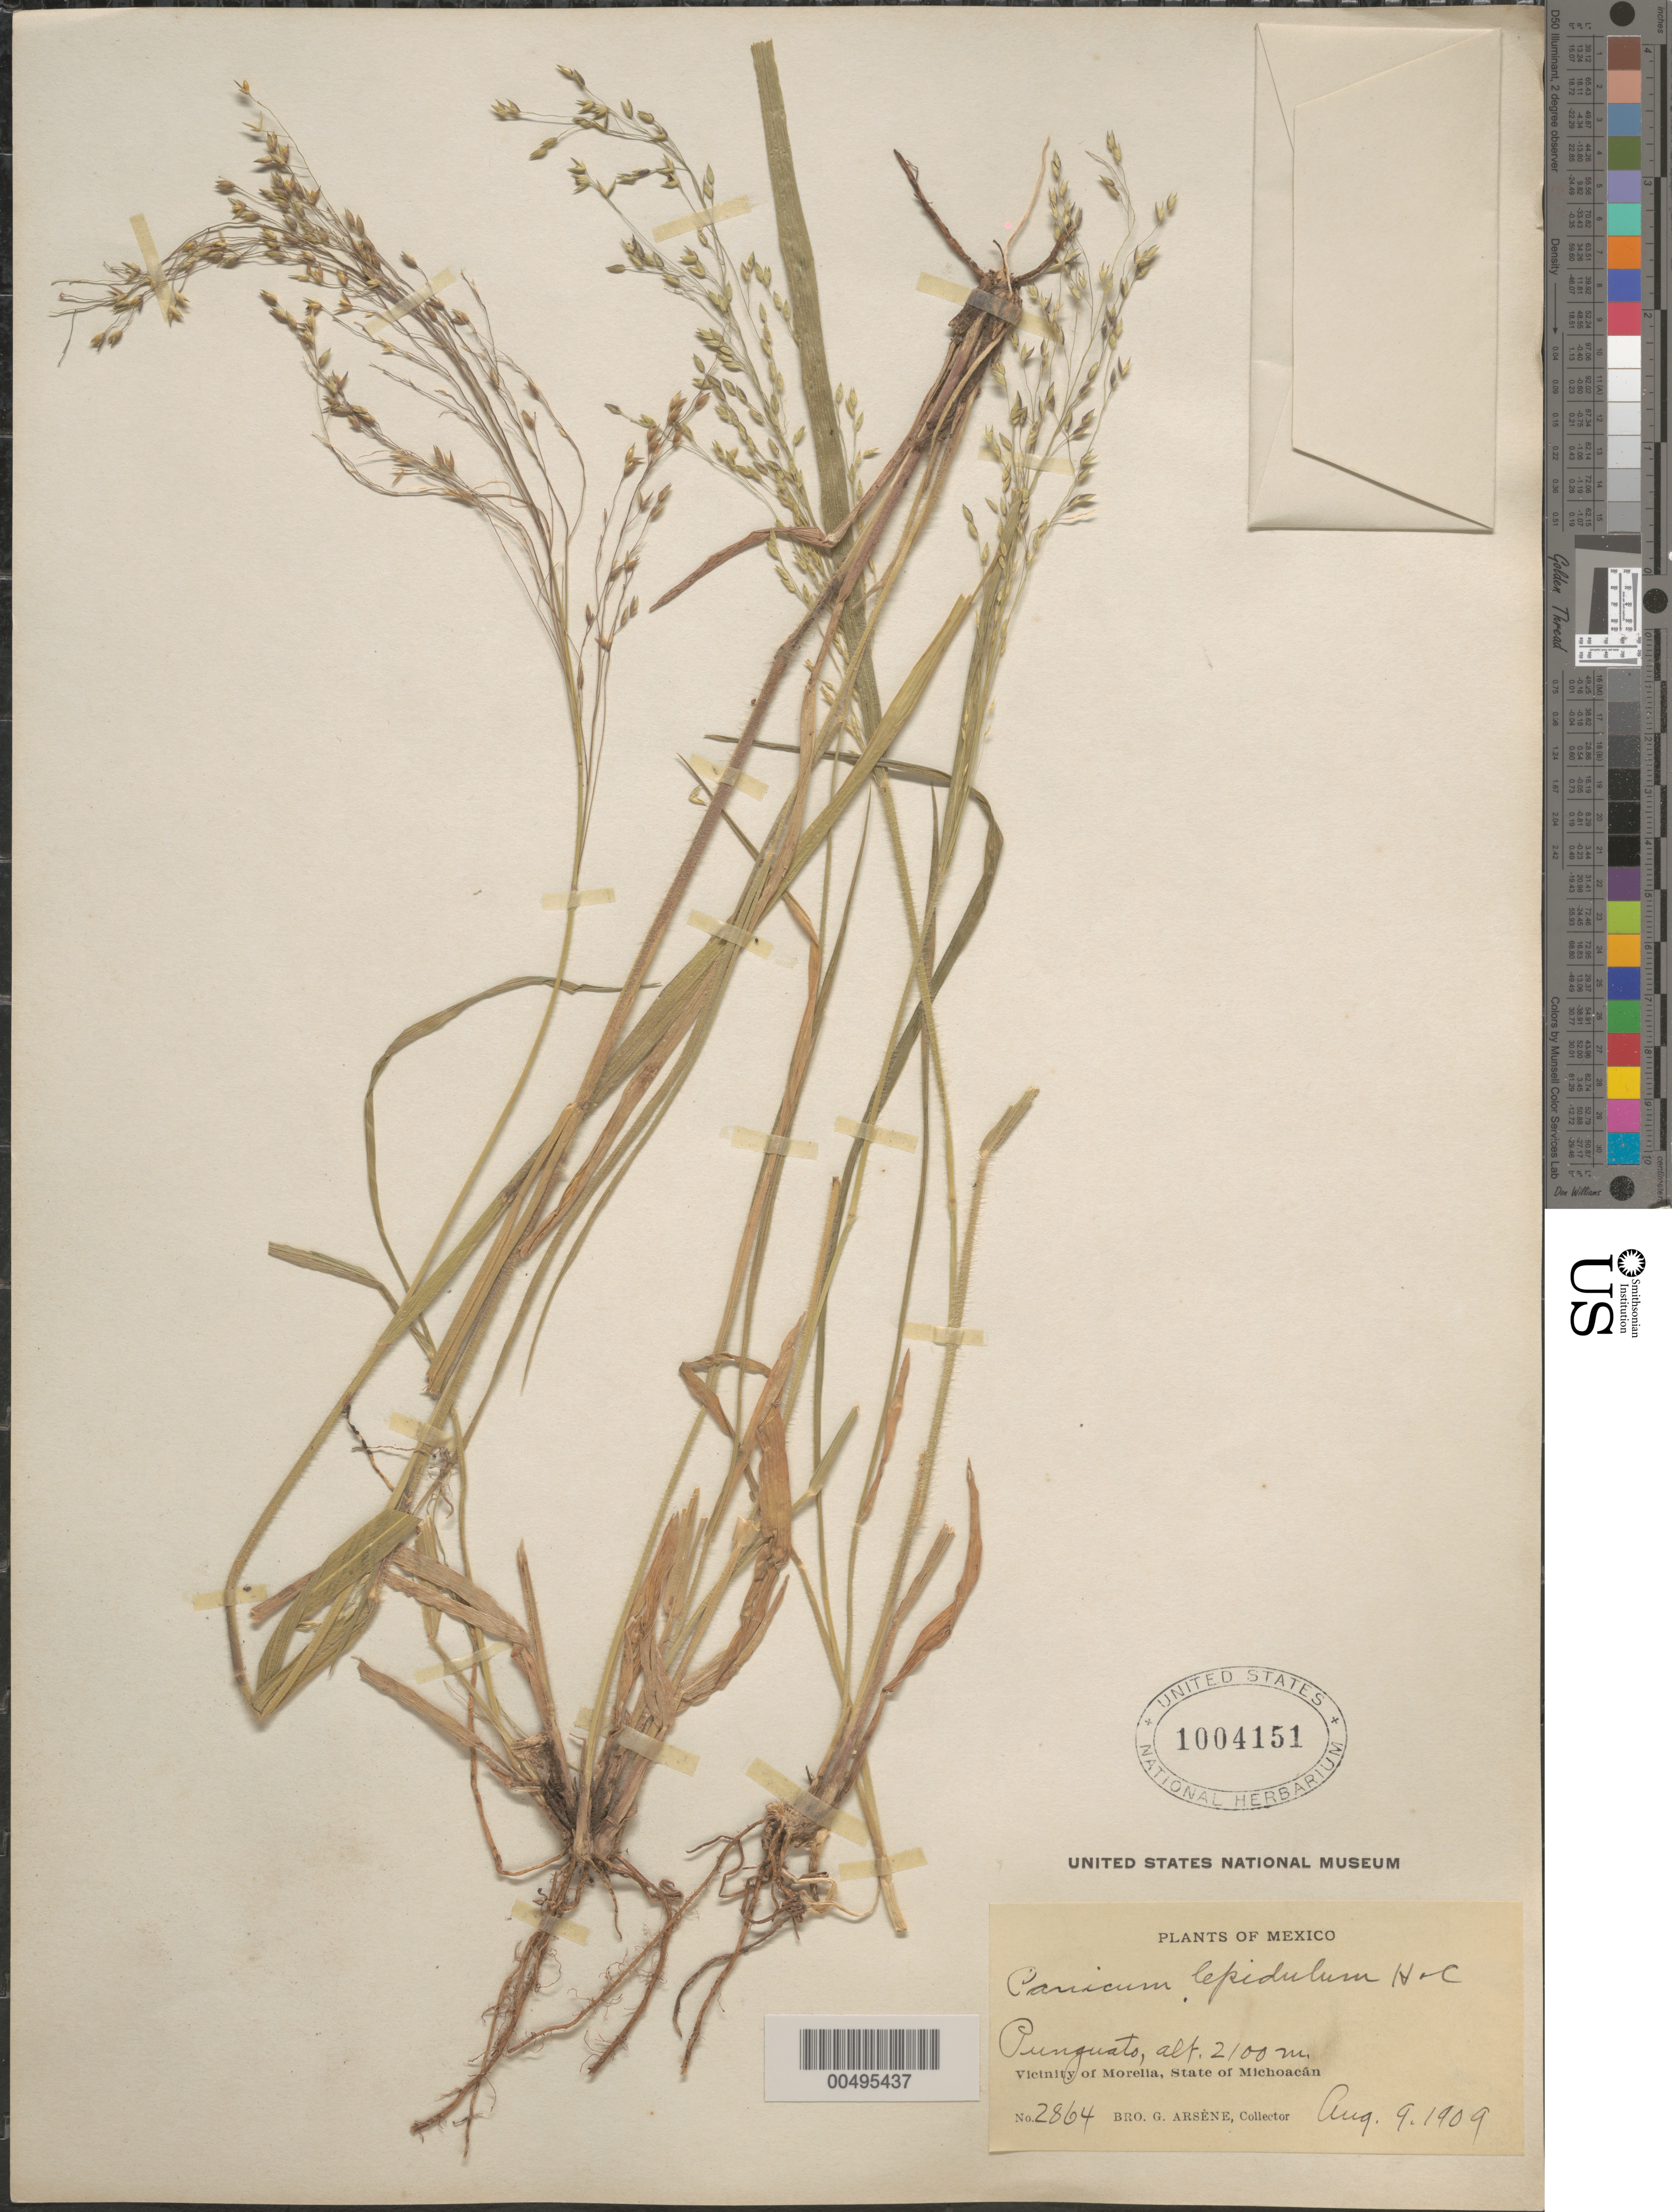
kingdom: Plantae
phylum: Tracheophyta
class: Liliopsida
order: Poales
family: Poaceae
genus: Panicum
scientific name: Panicum lepidulum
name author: Hitchc. & Chase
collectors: Bro. G. Arsène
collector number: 2864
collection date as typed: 9 Aug 1909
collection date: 1909-08-09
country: Mexico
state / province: Michoacán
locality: Punguato, vicinity of Morelia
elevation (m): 2100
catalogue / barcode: US 1004151